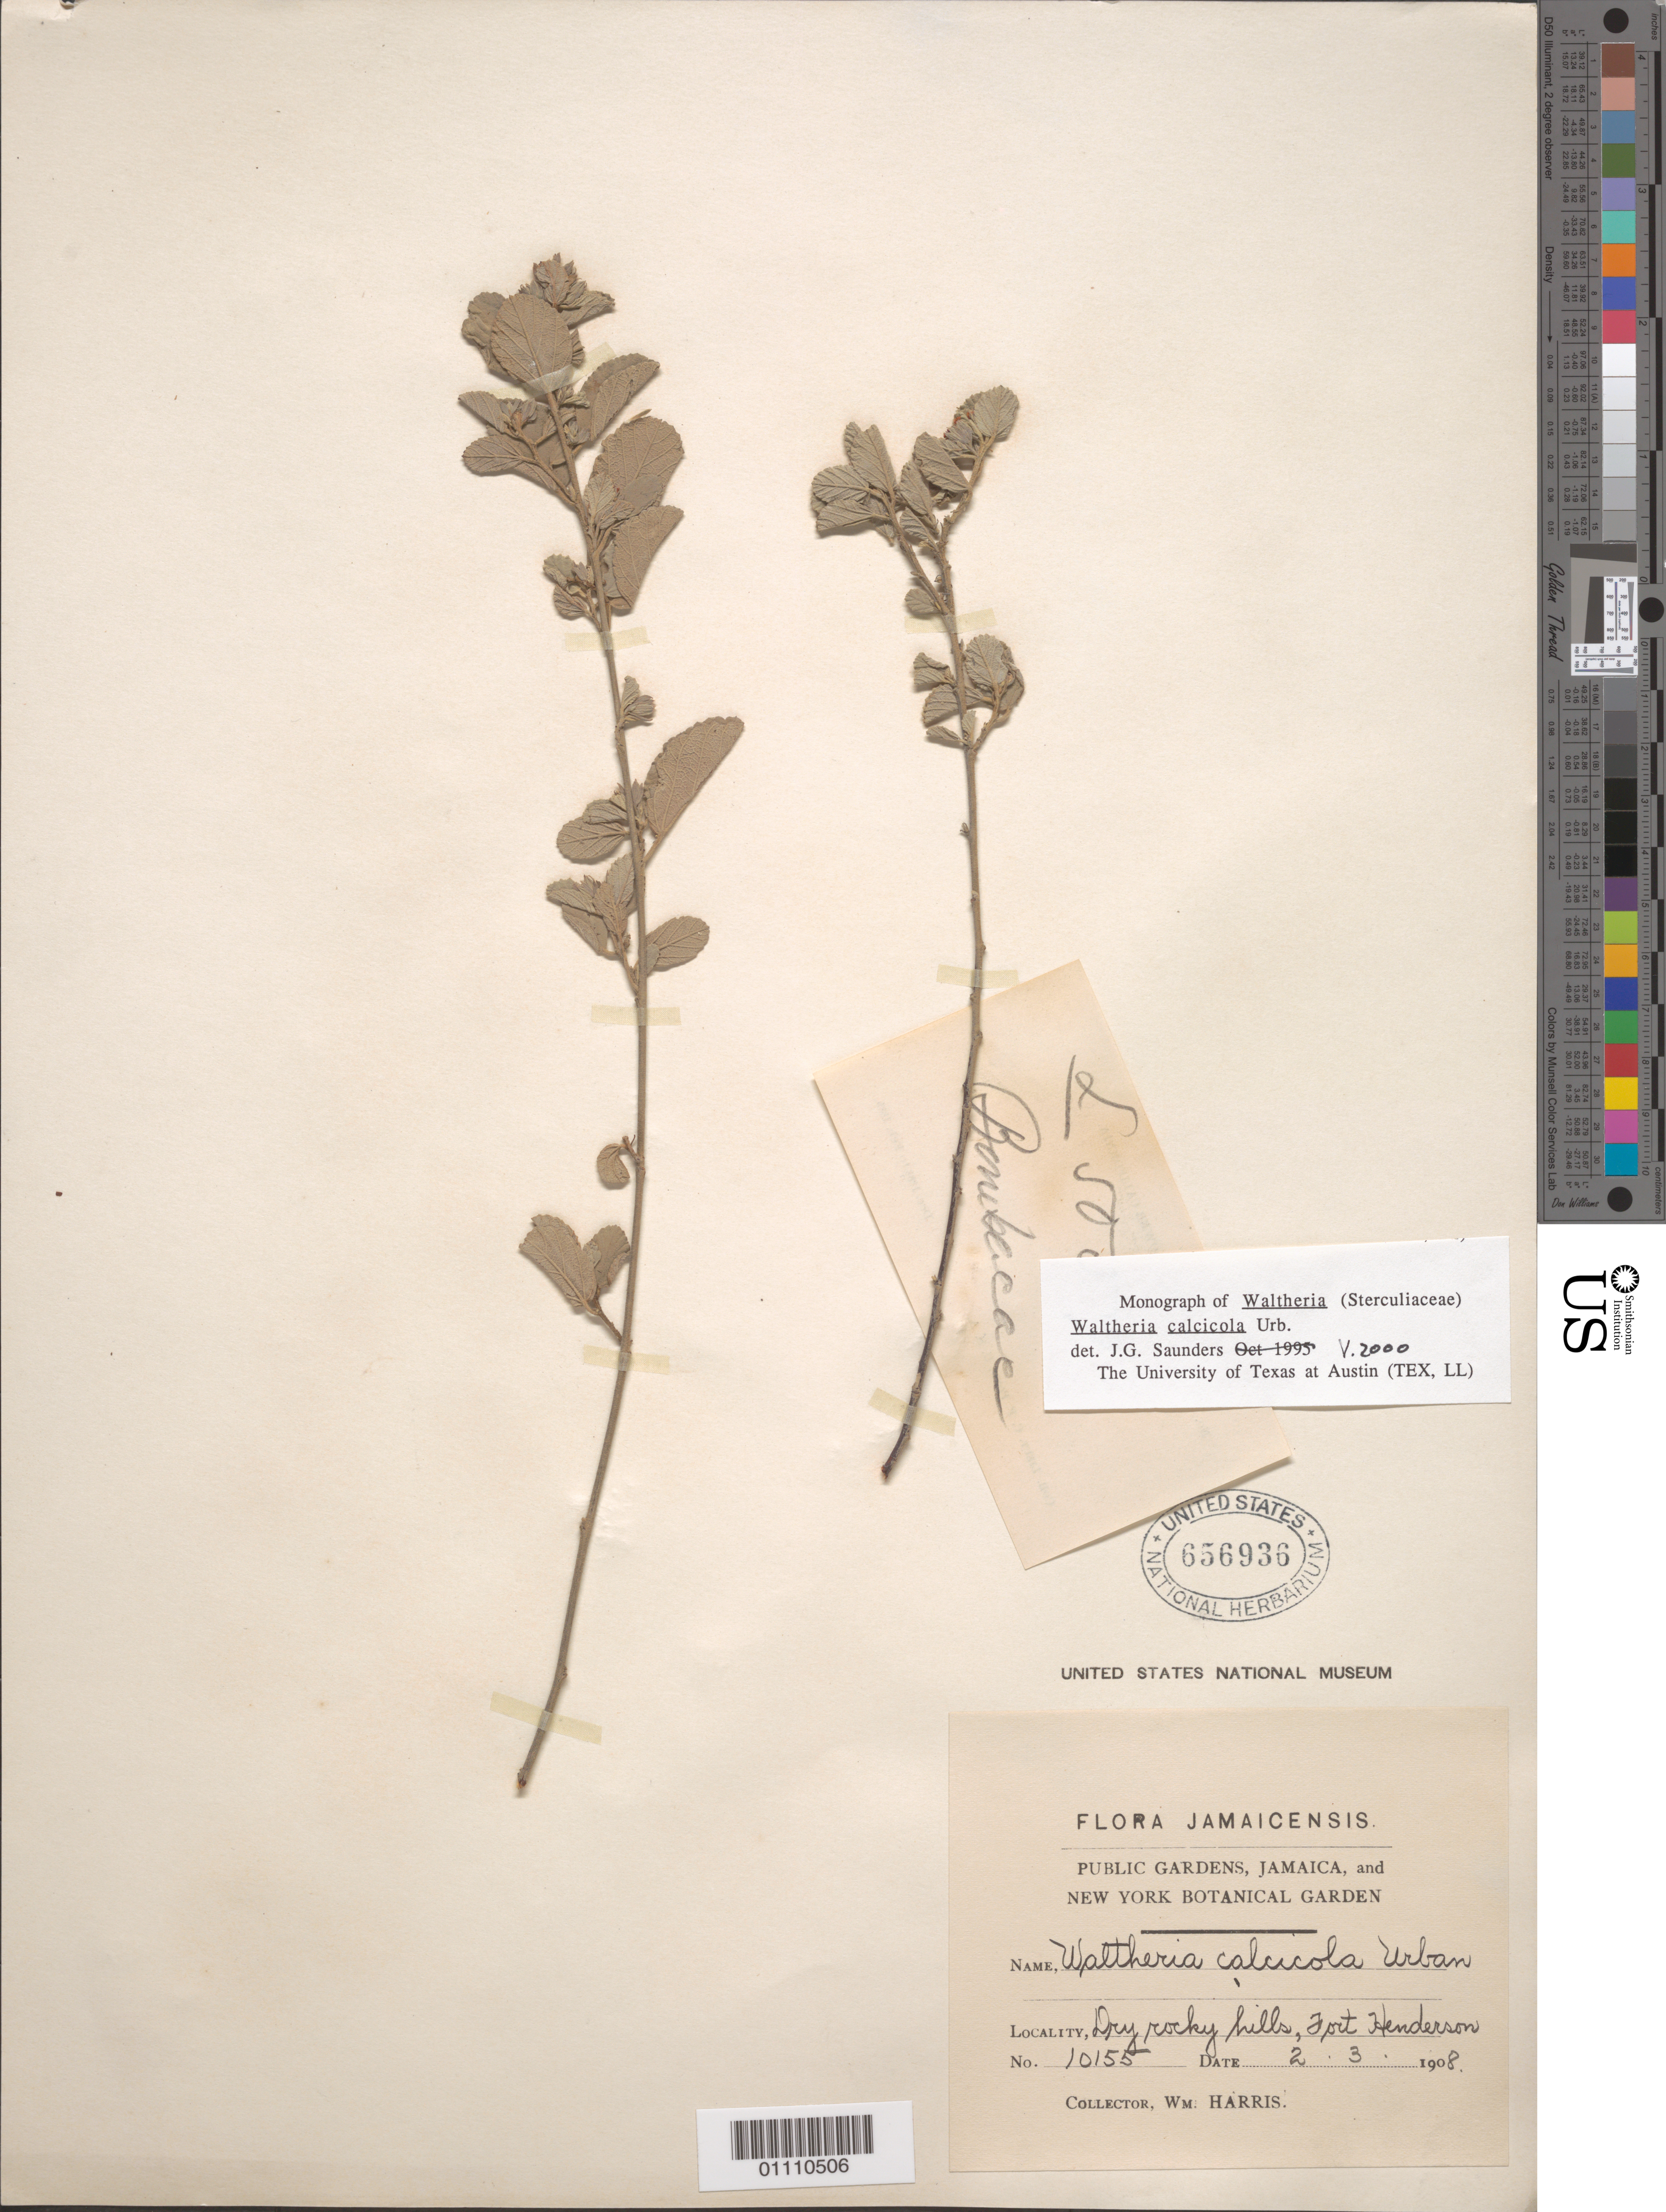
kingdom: Plantae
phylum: Tracheophyta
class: Magnoliopsida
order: Malvales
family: Malvaceae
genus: Waltheria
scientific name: Waltheria calcicola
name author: Urb.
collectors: W. Harris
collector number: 10155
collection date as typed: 03 Feb 1908 or 02 Mar 1908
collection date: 1908-02-03 or 1908-03-02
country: Jamaica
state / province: Saint Catherine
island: Jamaica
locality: Dry rocky hills, Fort Henderson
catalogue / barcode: US 656936